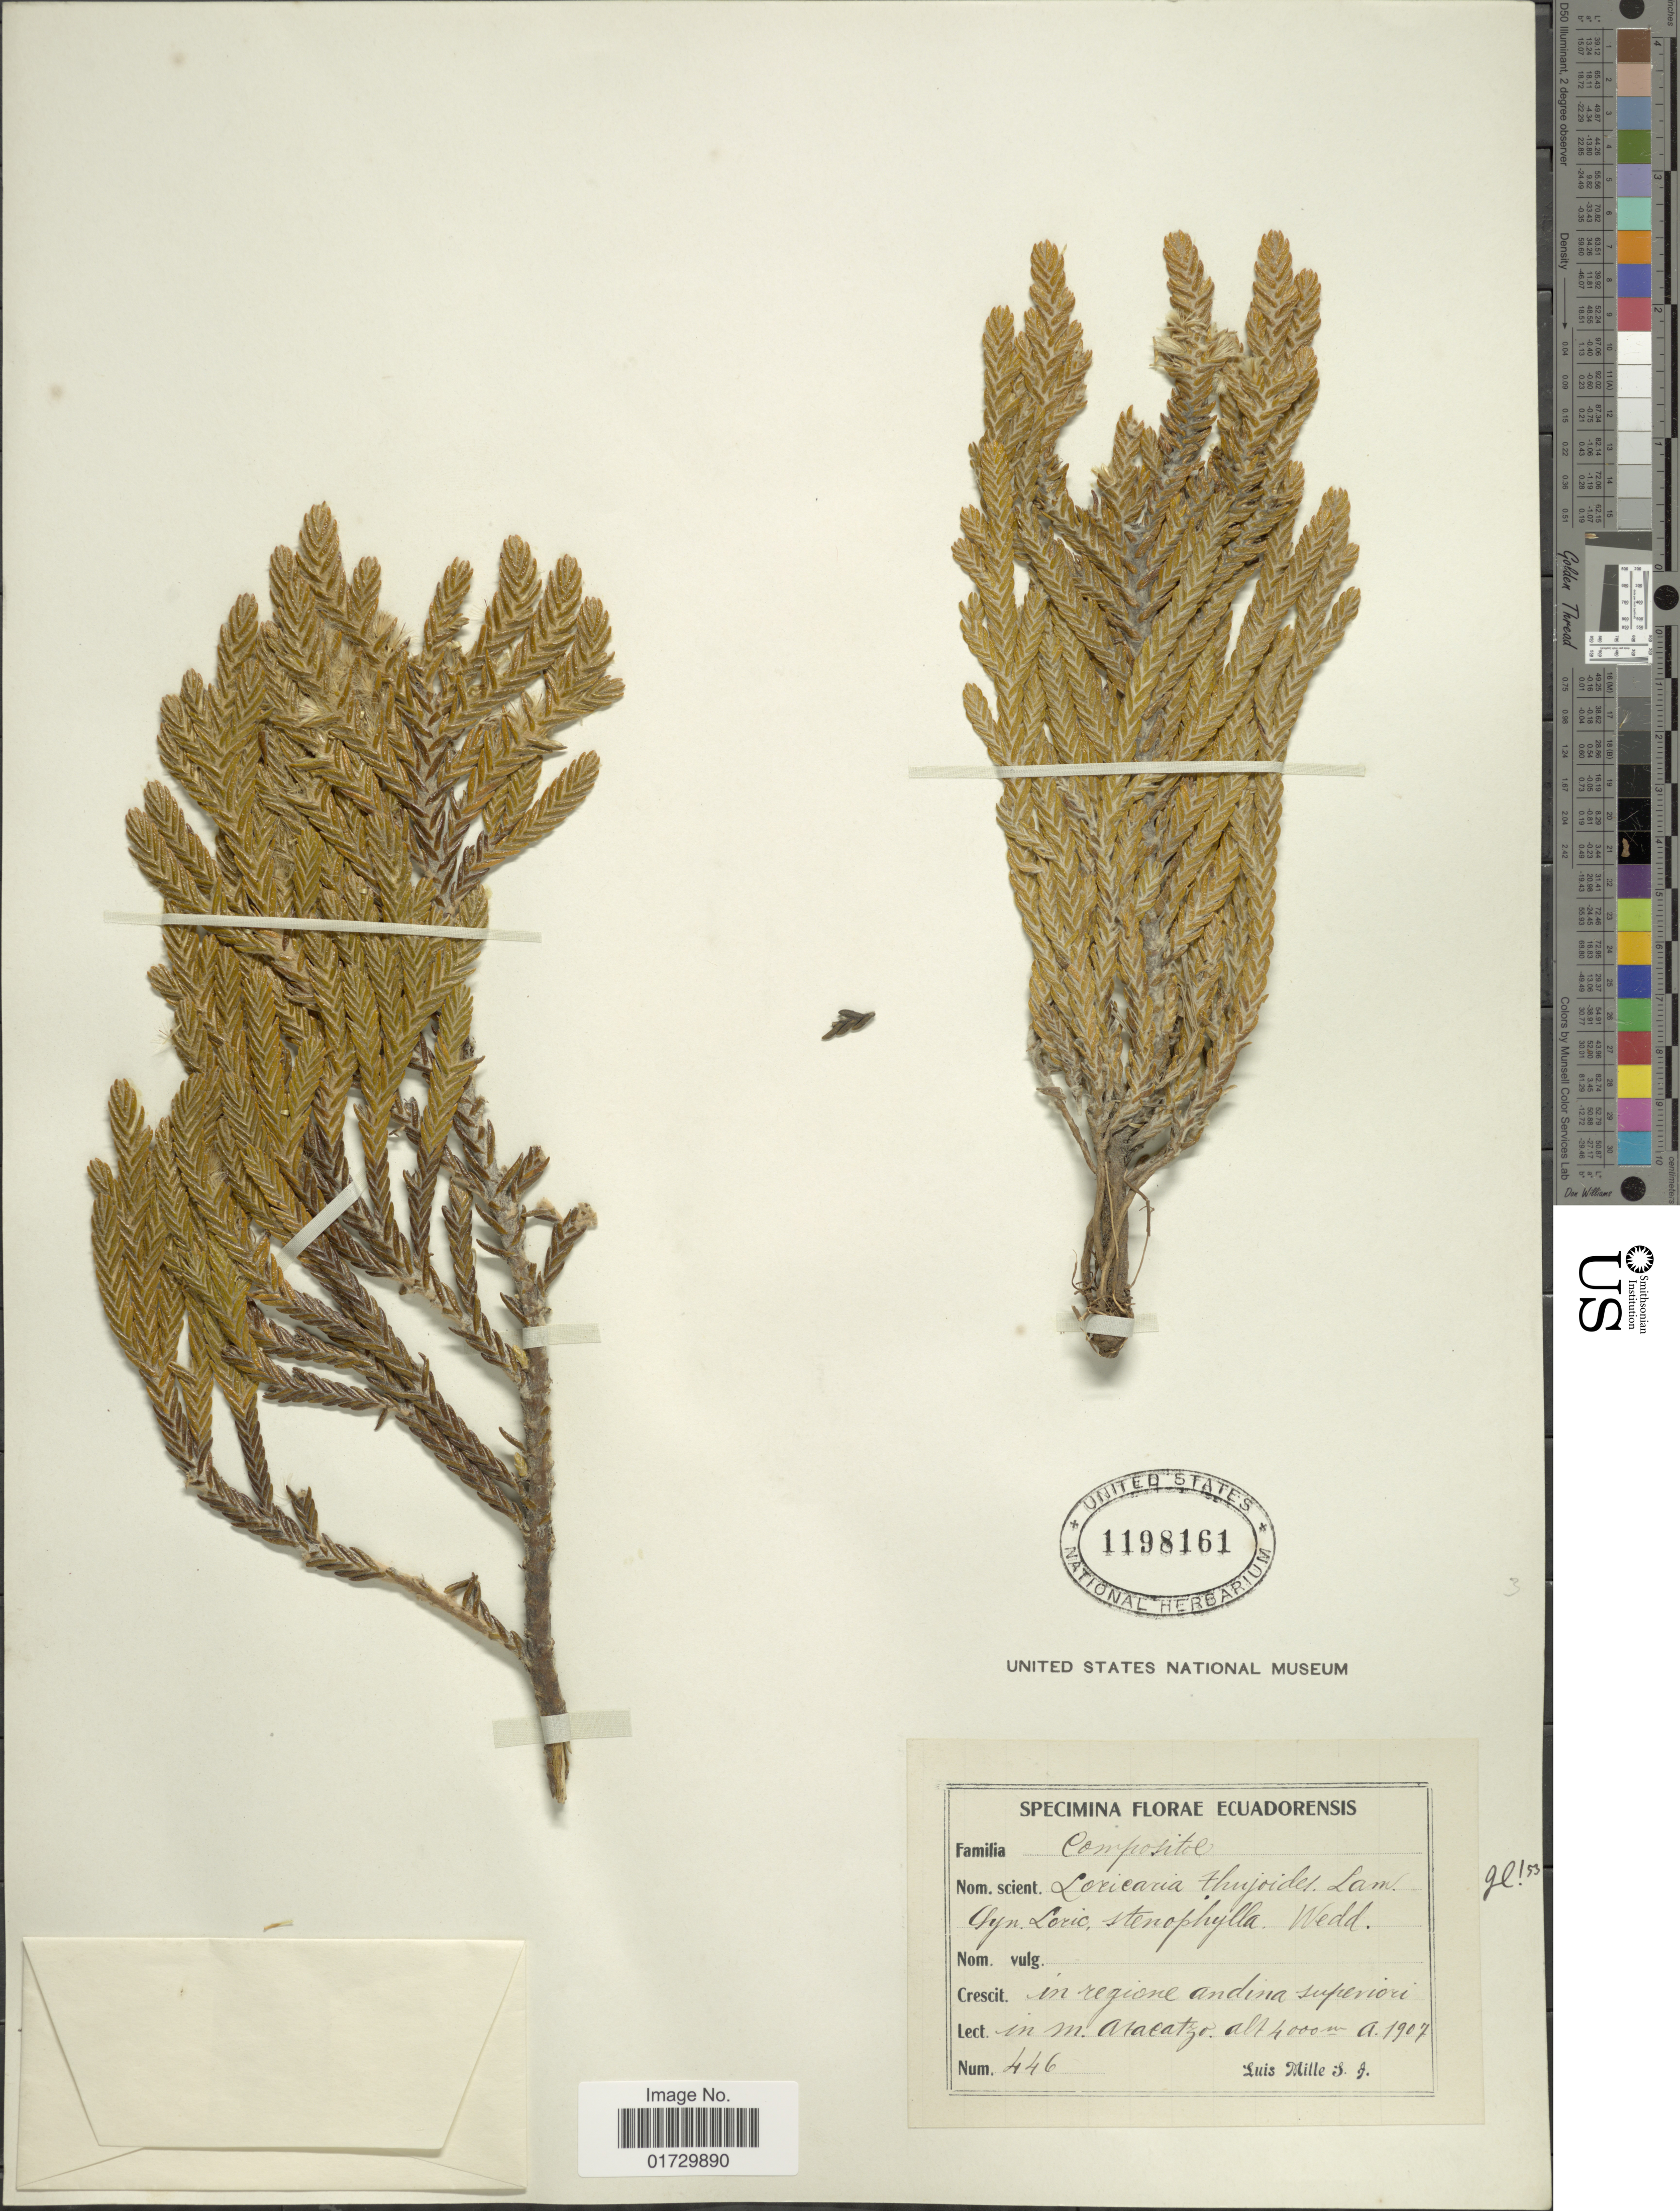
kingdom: Plantae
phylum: Tracheophyta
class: Magnoliopsida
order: Asterales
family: Asteraceae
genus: Loricaria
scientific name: Loricaria thuyoides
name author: (Lam.) Sch. Bip.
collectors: L. Mille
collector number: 446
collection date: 1907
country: Ecuador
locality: In regione andina superiori, in m. Atacatzo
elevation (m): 4000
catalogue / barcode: US 1198161